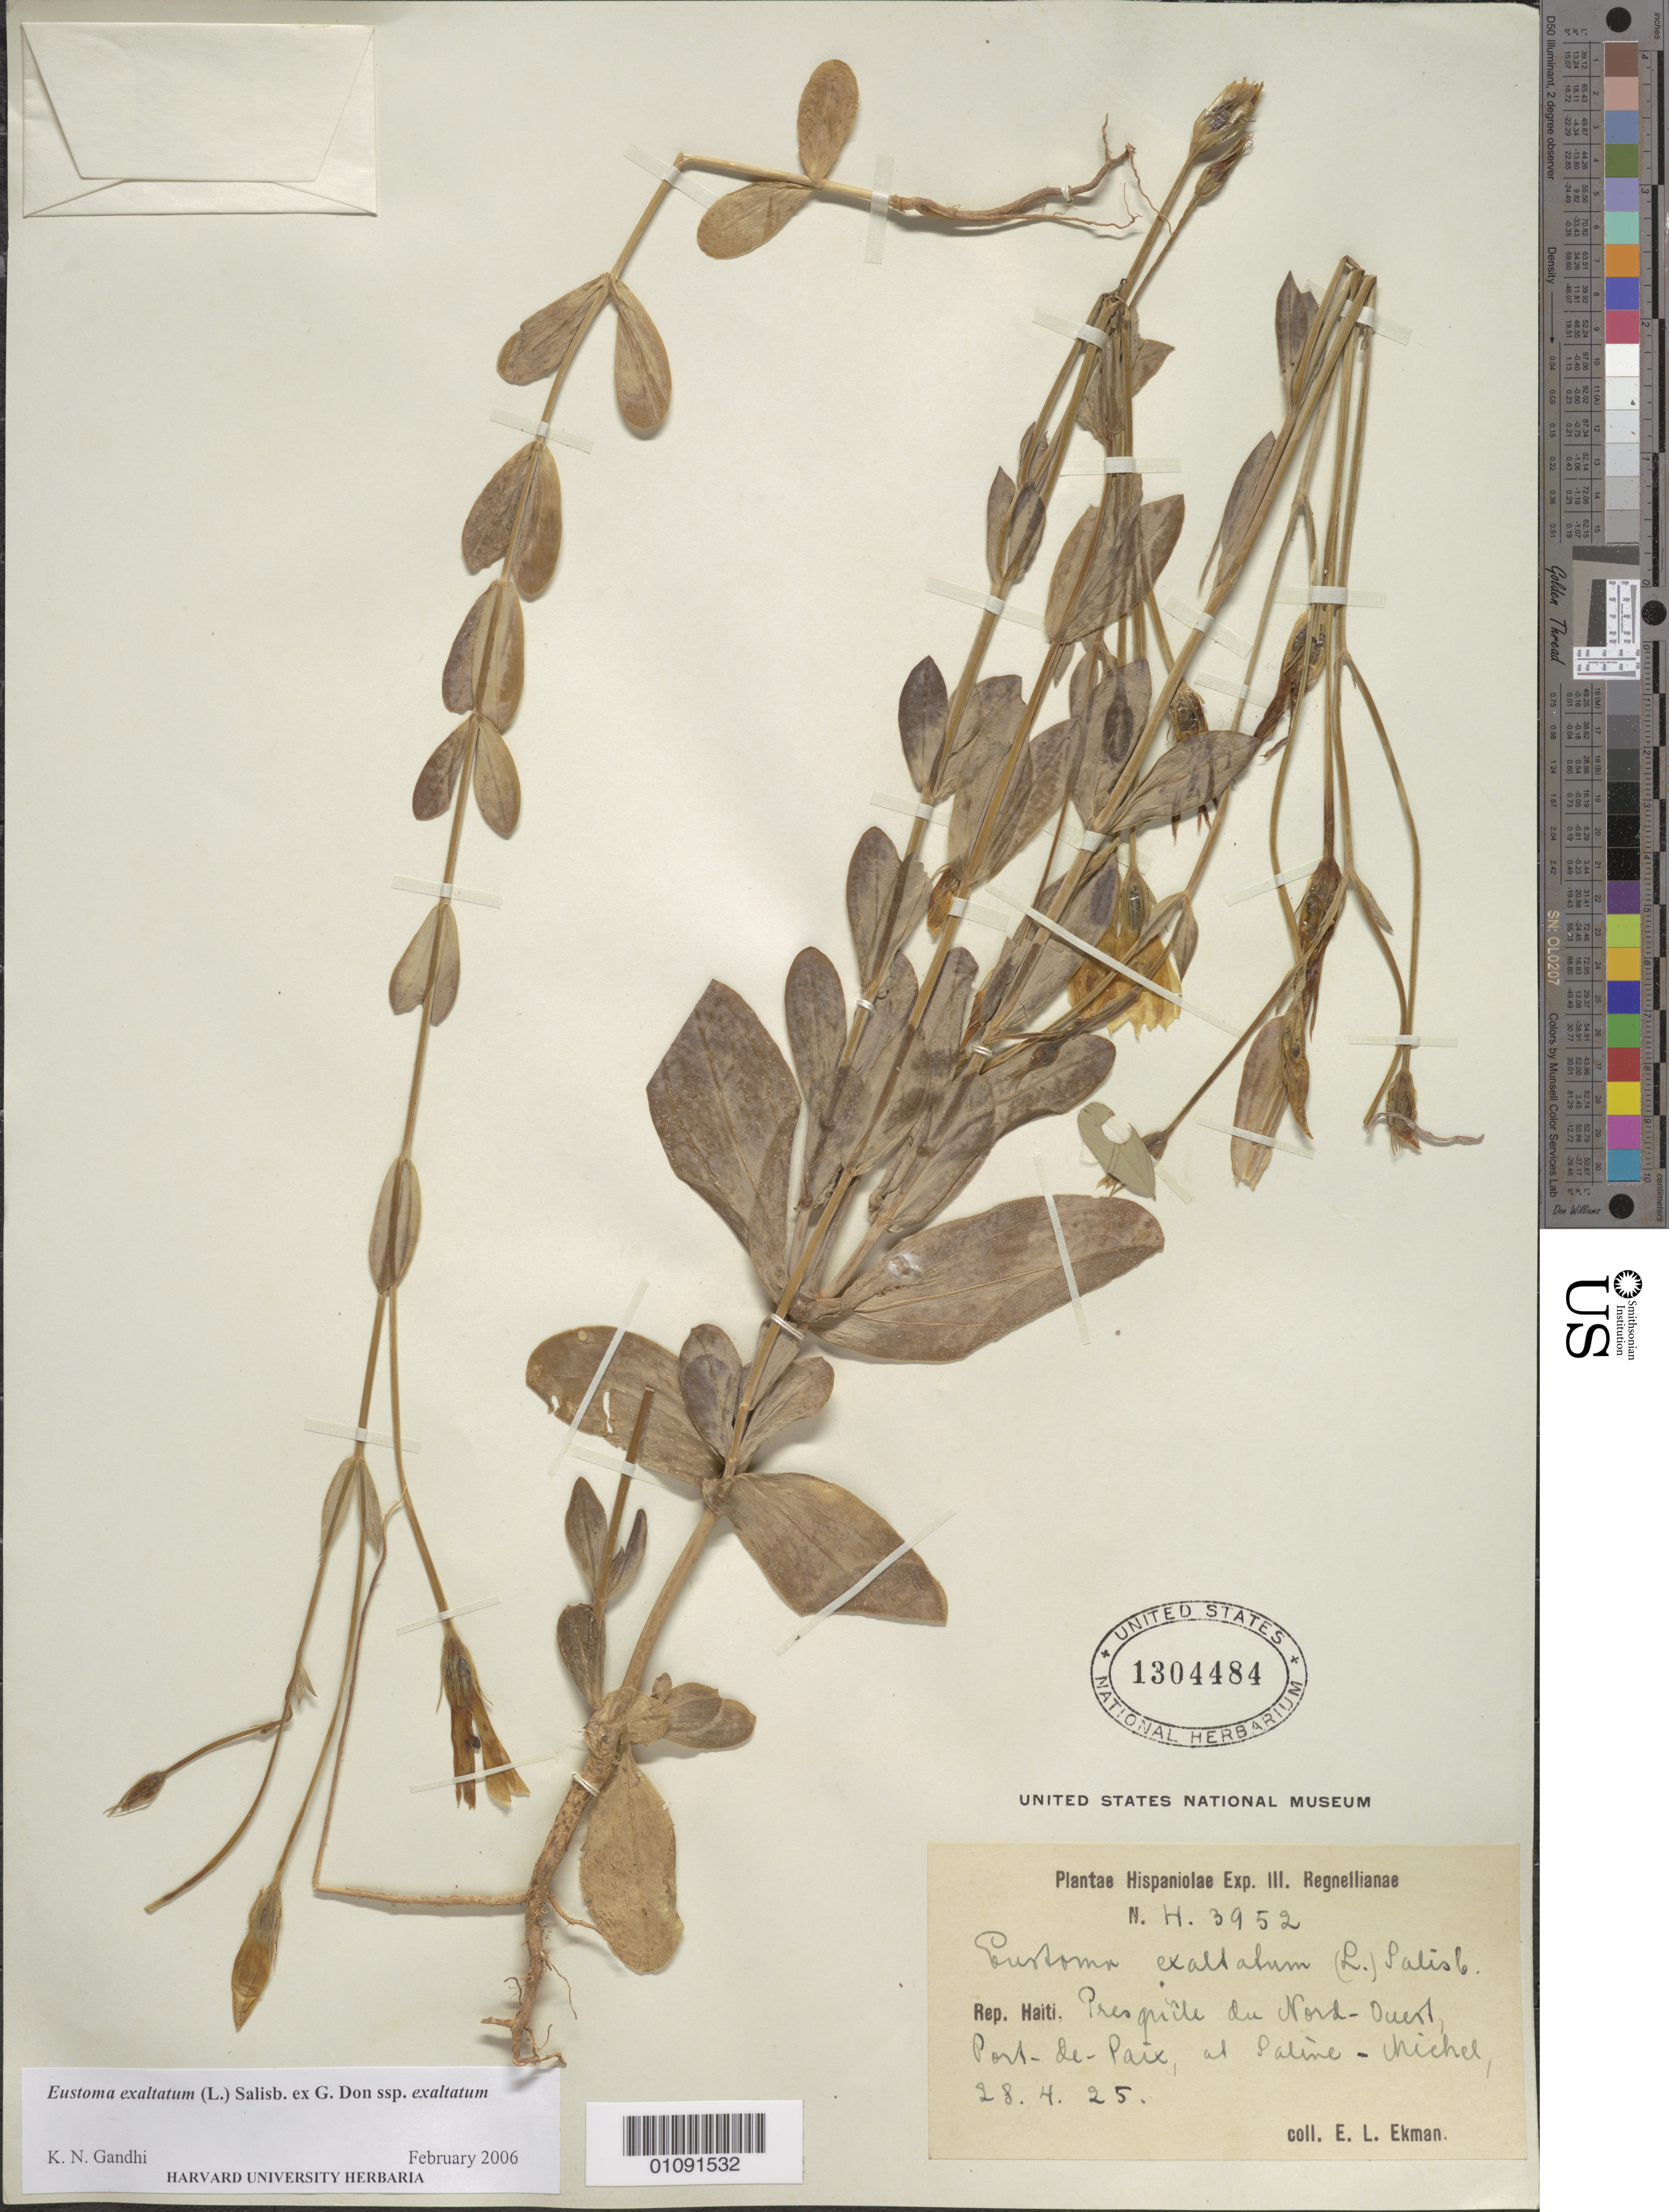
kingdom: Plantae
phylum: Tracheophyta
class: Magnoliopsida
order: Gentianales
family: Gentianaceae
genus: Eustoma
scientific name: Eustoma exaltatum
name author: (L.) Salisb. ex Don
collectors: E. L. Ekman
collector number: H 3952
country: Haiti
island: Hispaniola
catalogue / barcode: US 1304484